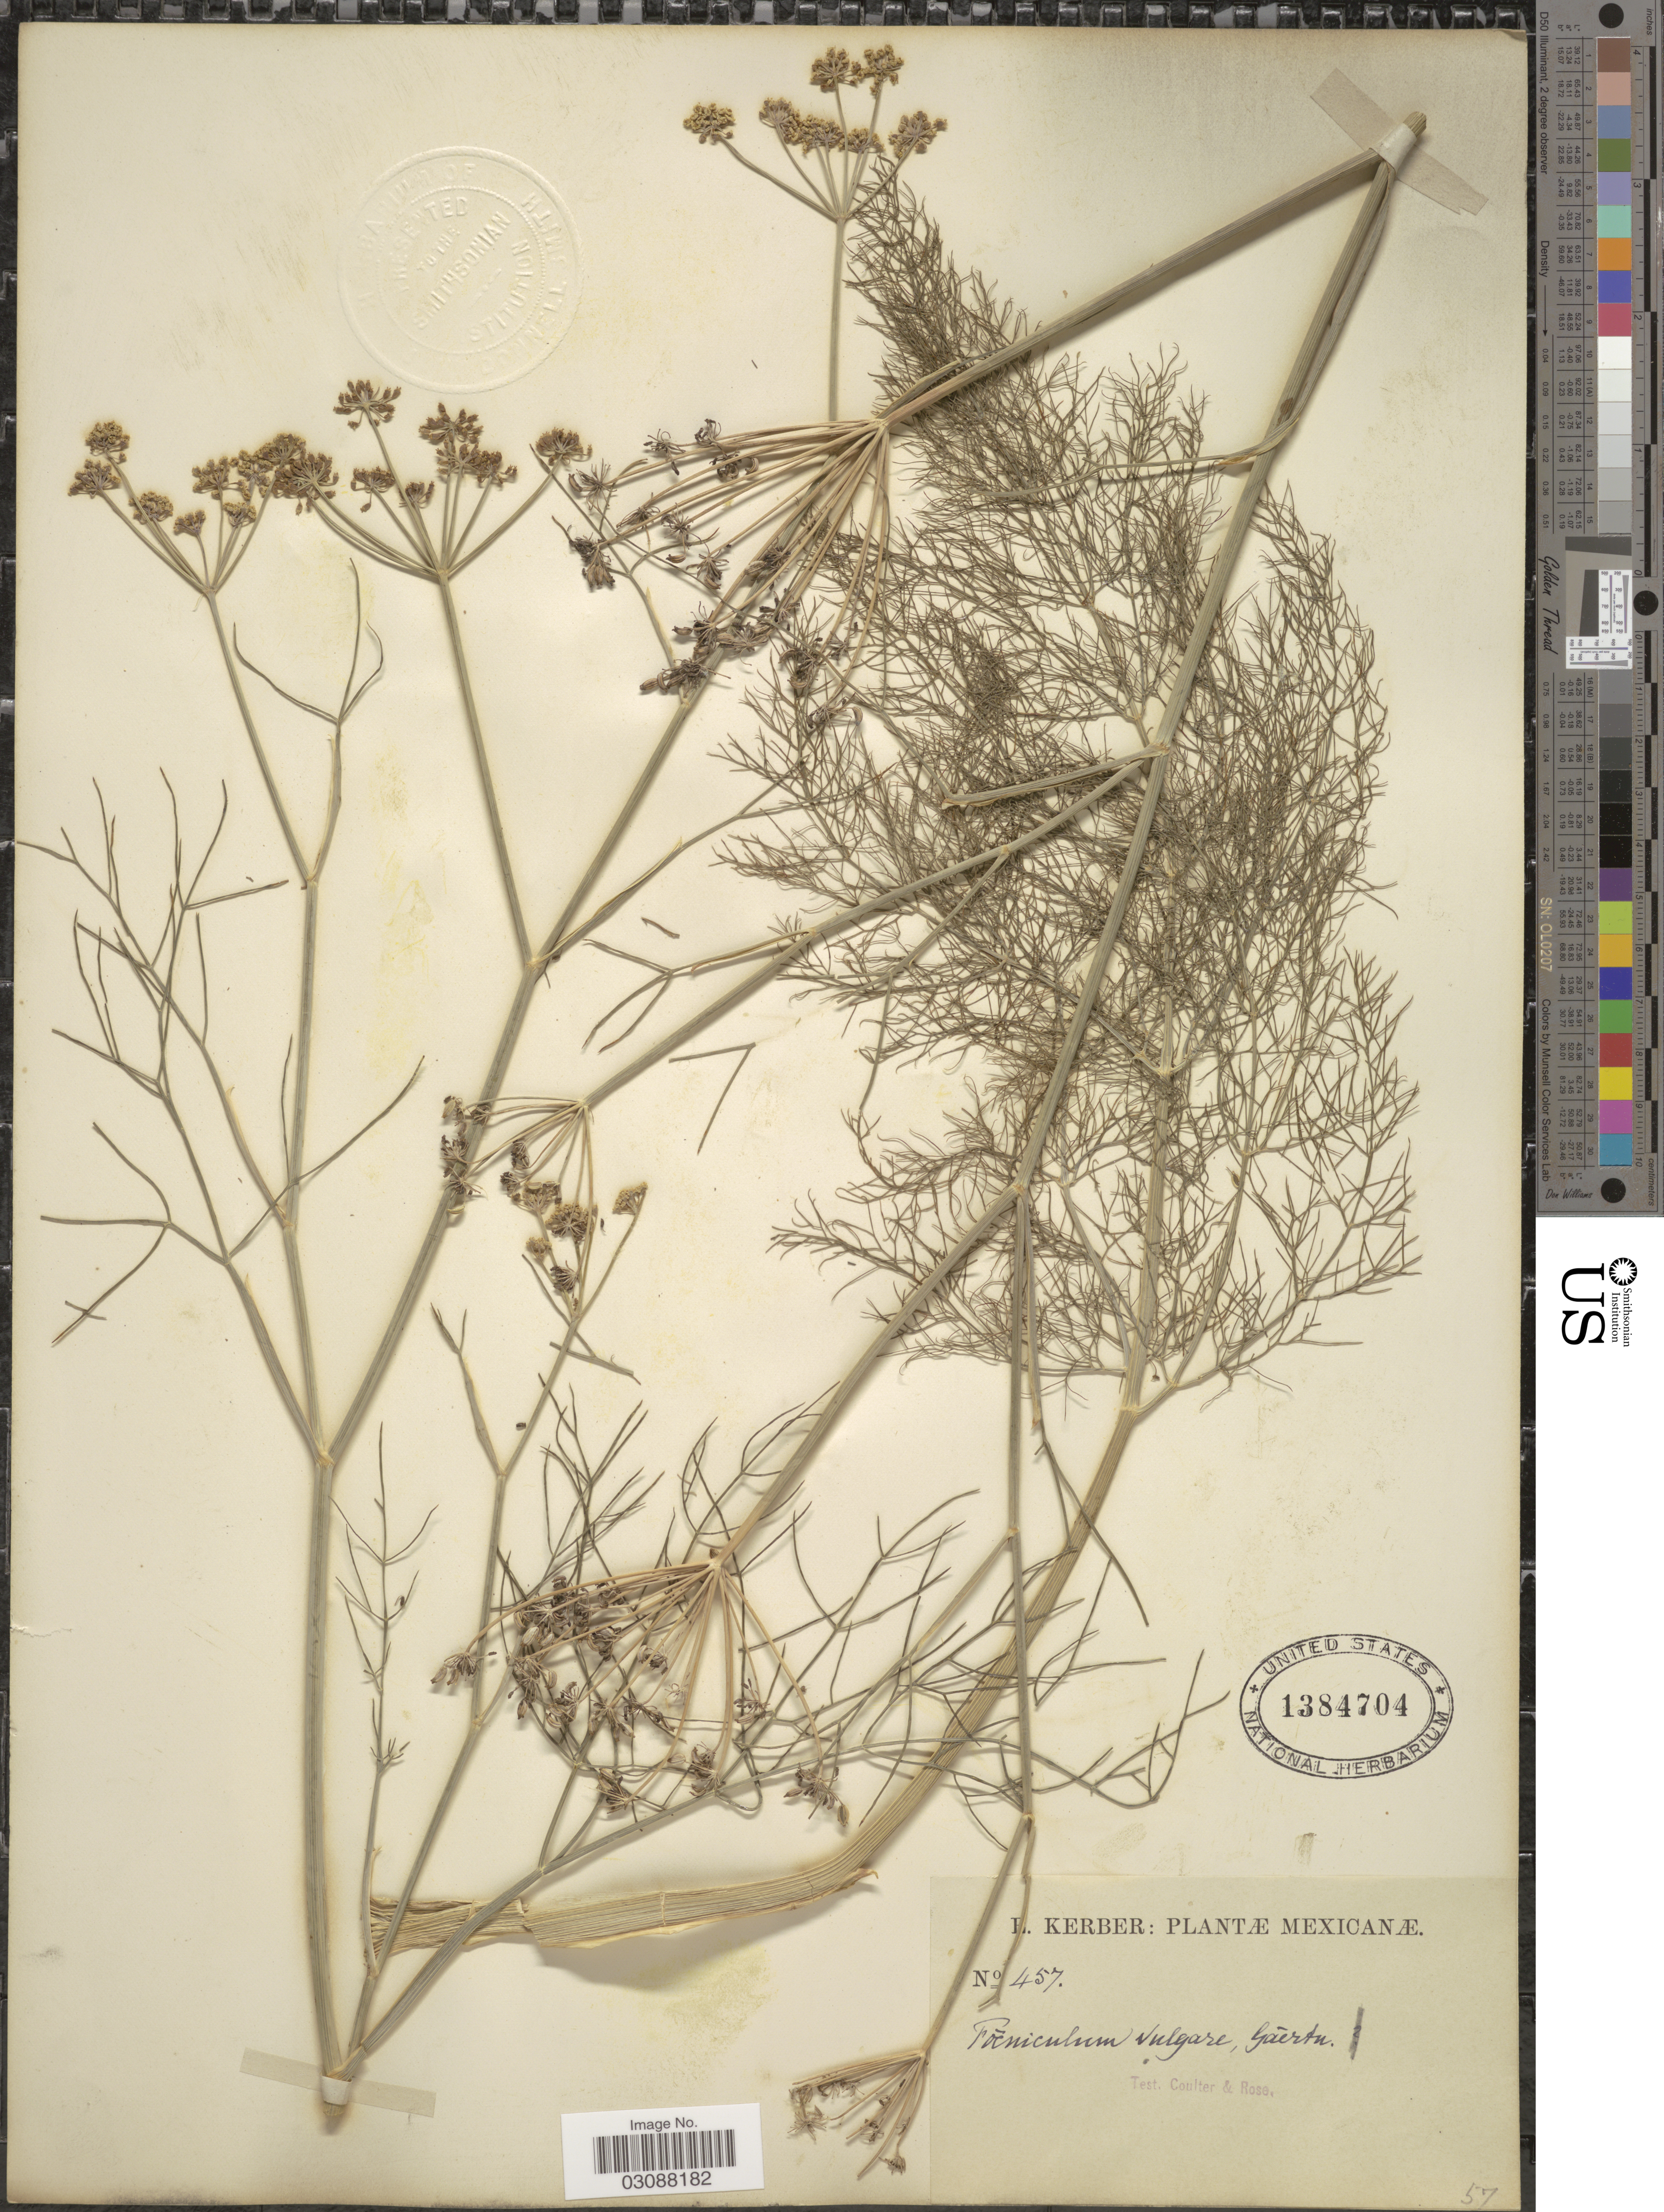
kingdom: Plantae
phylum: Tracheophyta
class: Magnoliopsida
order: Apiales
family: Apiaceae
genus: Foeniculum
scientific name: Foeniculum vulgare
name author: Mill.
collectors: E. Kerber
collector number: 457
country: Mexico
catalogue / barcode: US 1384704